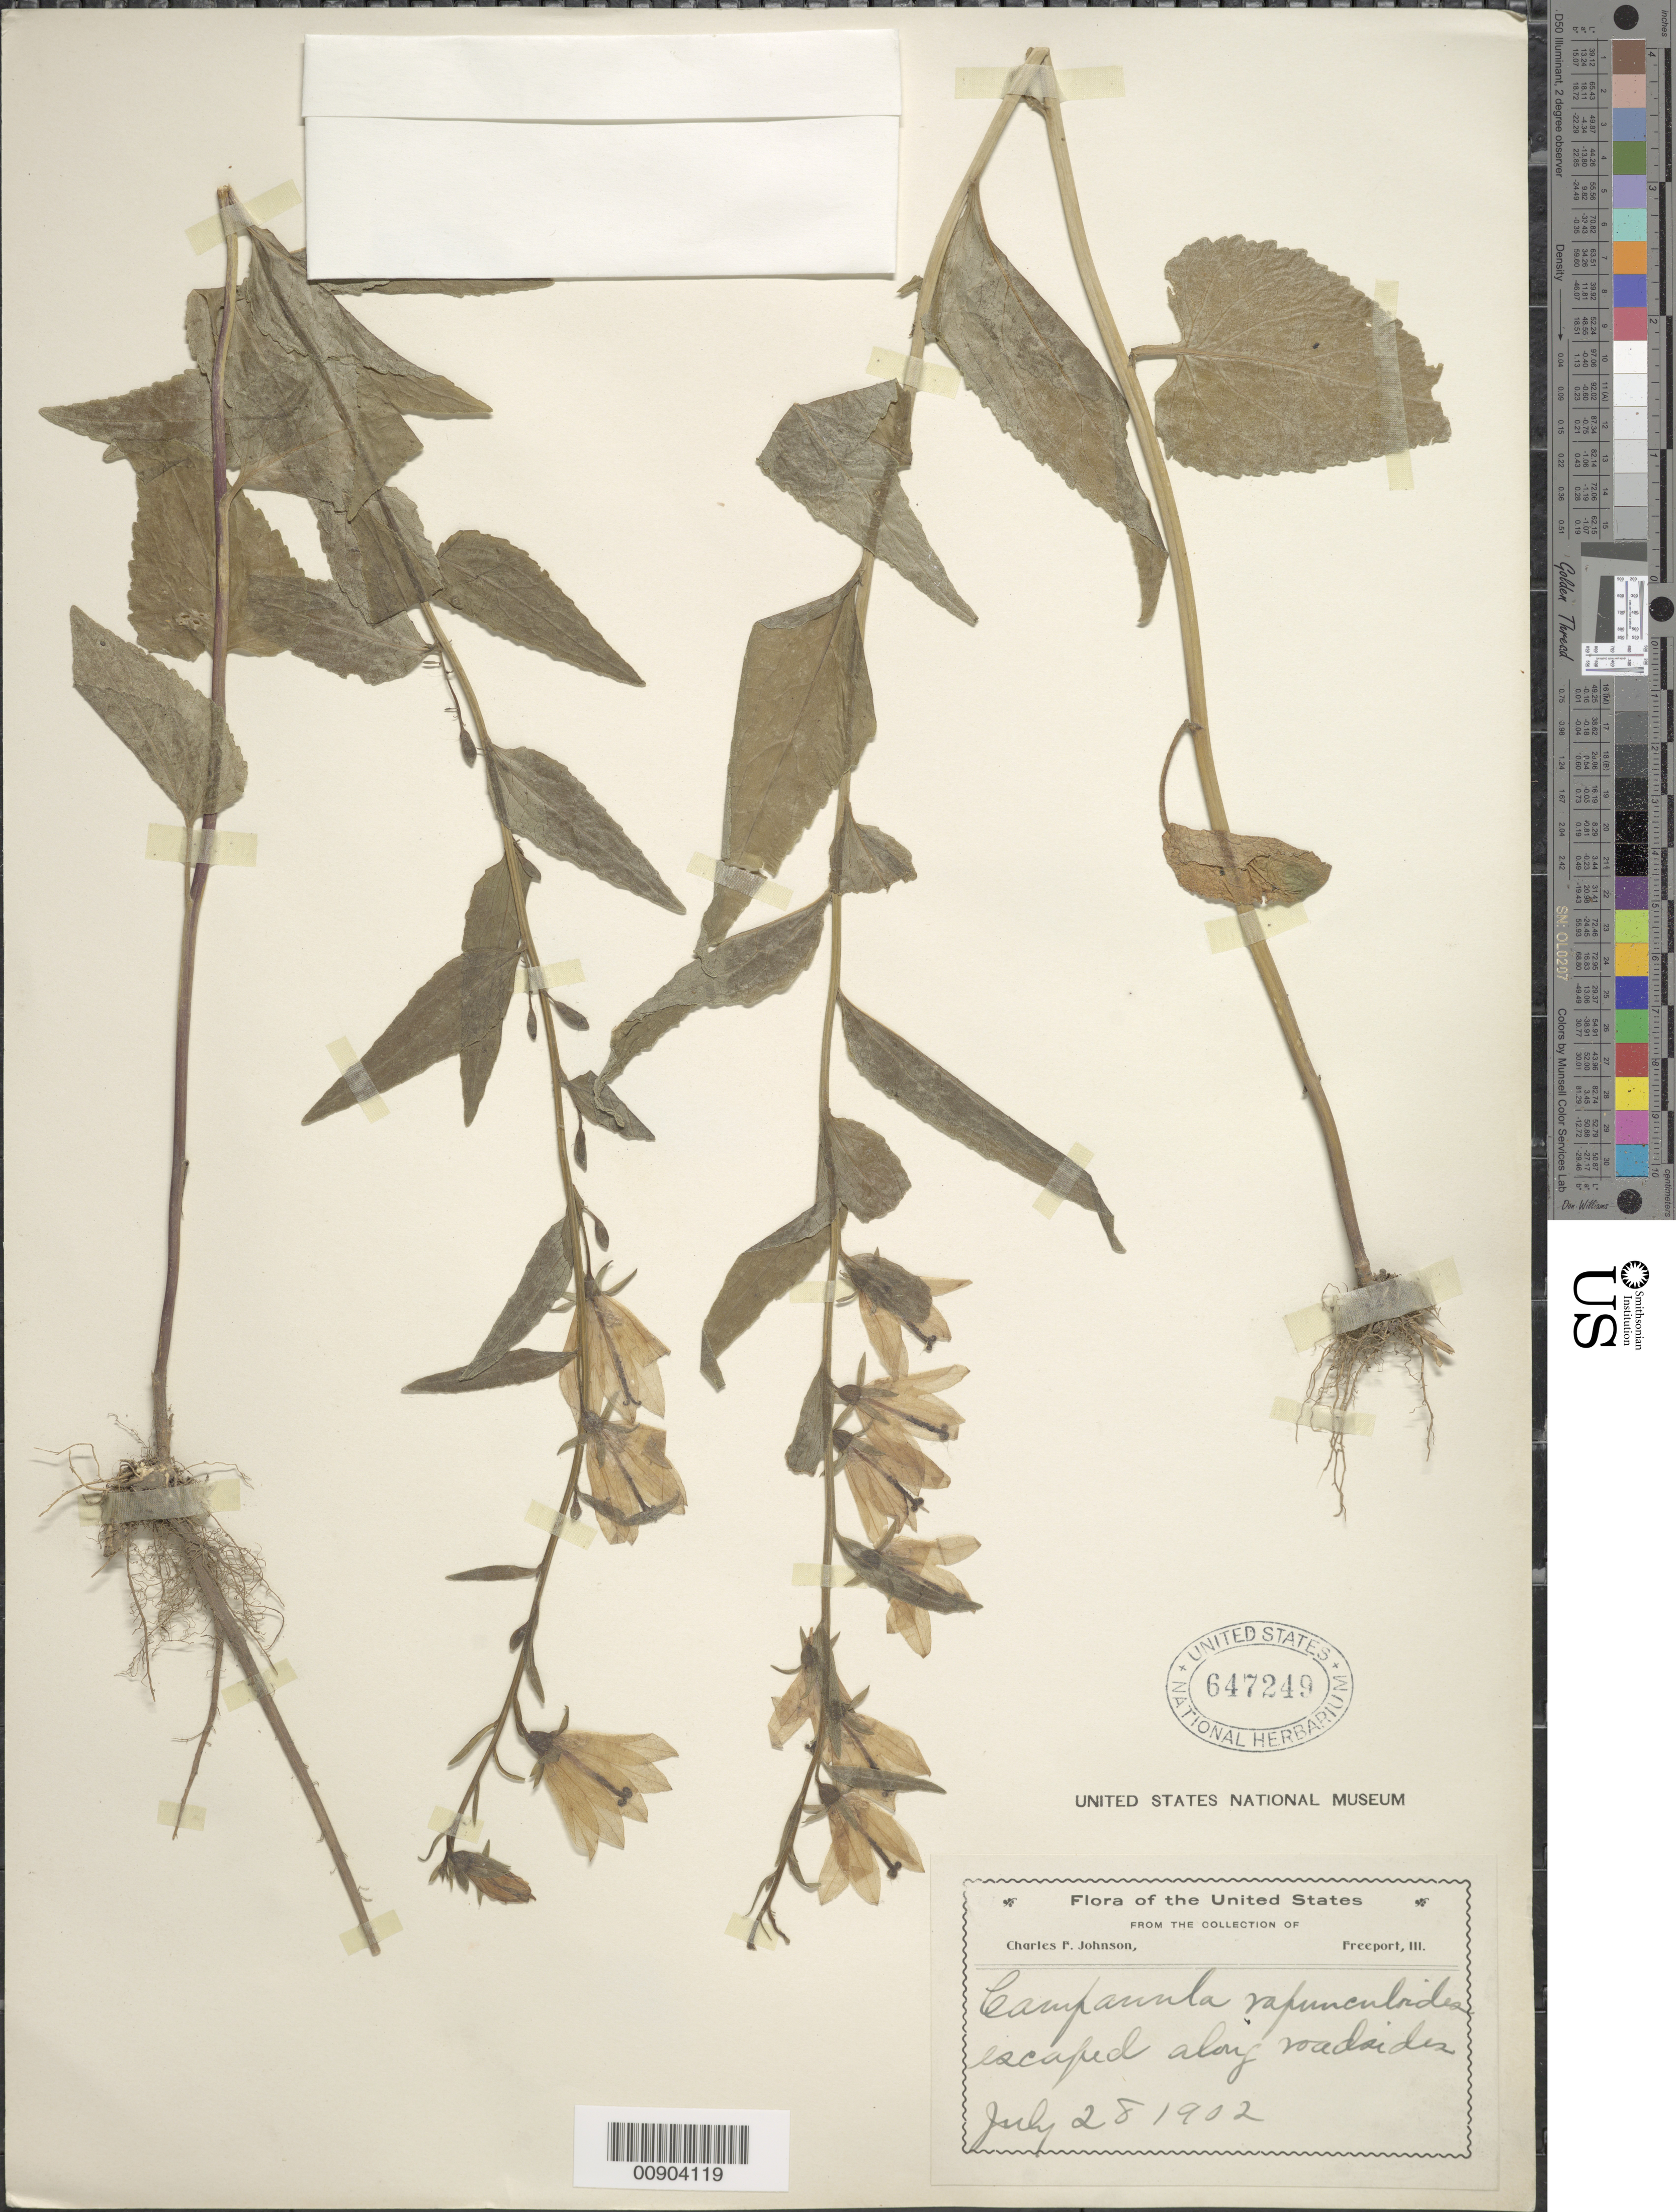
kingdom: Plantae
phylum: Tracheophyta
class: Magnoliopsida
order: Asterales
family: Campanulaceae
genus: Campanula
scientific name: Campanula rapunculoides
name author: L.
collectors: C. F. Johnson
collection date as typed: July 28, 1902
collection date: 1902-07-28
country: United States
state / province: Illinois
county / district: Stephenson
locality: Freeport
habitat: escaped along roadsides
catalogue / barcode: US 647249